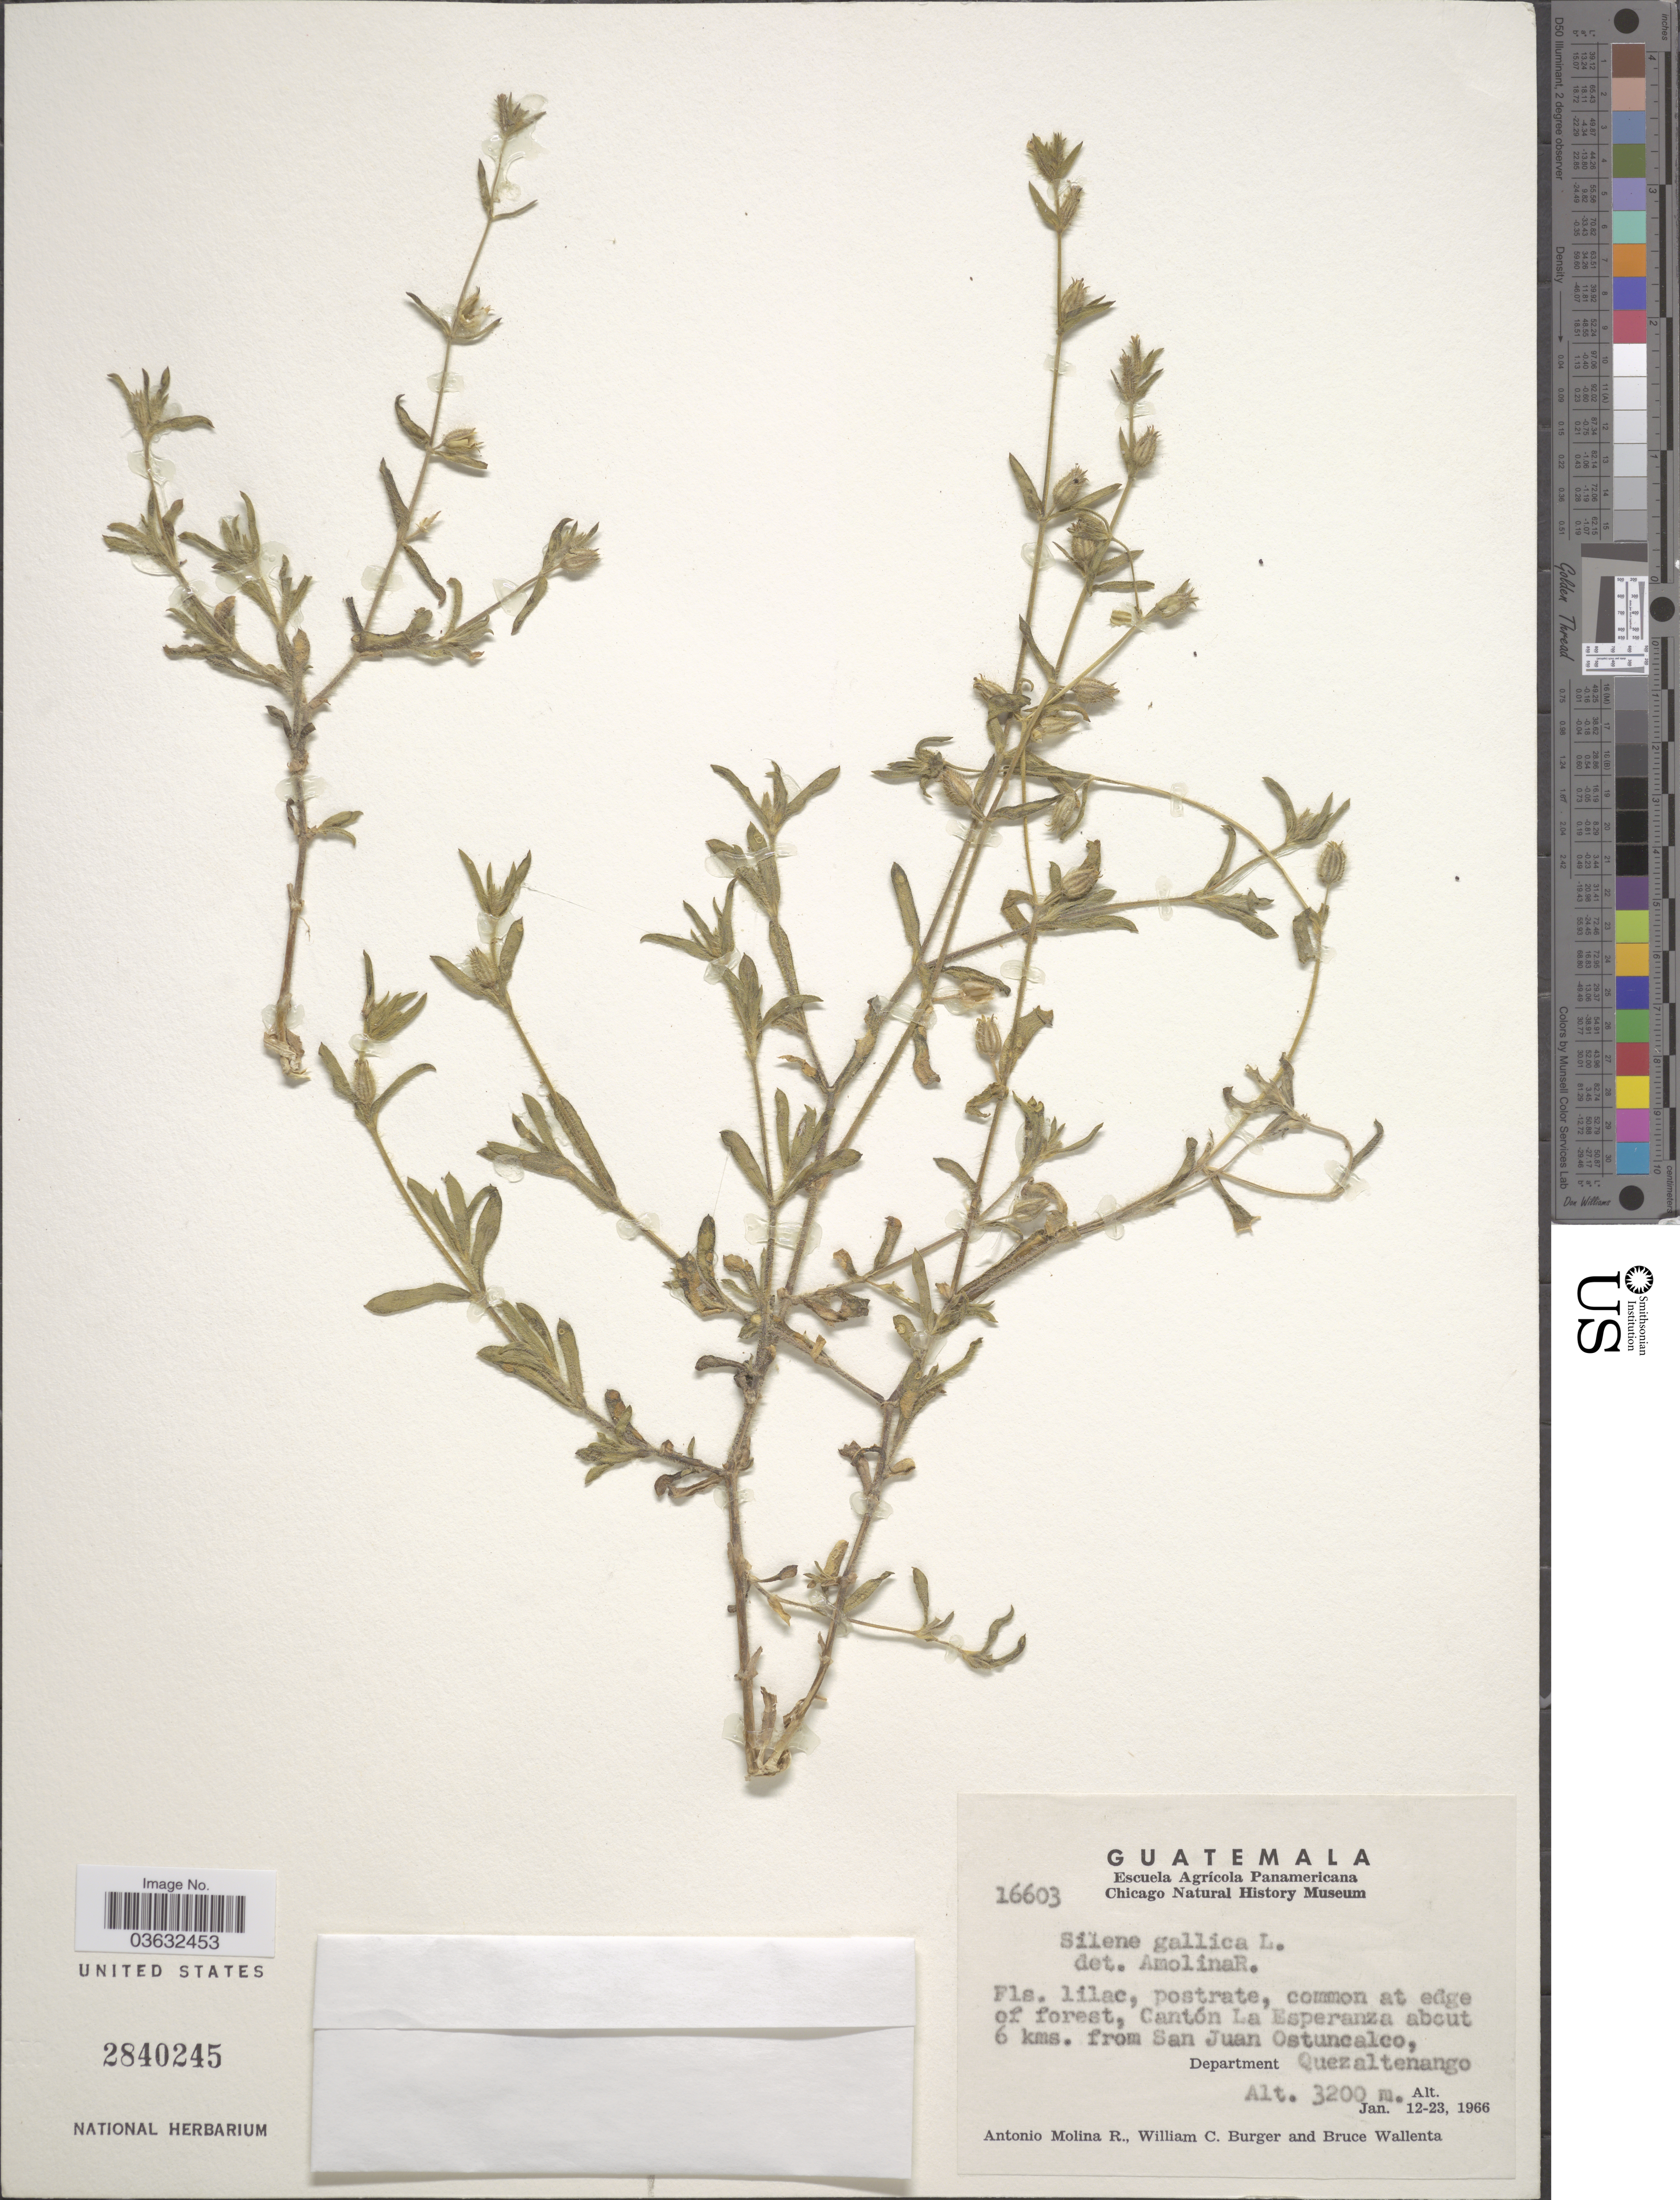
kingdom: Plantae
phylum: Tracheophyta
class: Magnoliopsida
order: Caryophyllales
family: Caryophyllaceae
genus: Silene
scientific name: Silene anglica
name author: L.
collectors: A. Molina R., W. Burger & B. Wallenta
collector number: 16603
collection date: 1966-01-12/1966-01-23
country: Guatemala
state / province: Quetzaltenango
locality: Cantón La Esperanza about 6 kms. from San Juan Ostuncalco, Department Quezaltenango.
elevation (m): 3200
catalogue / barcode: US 2840245